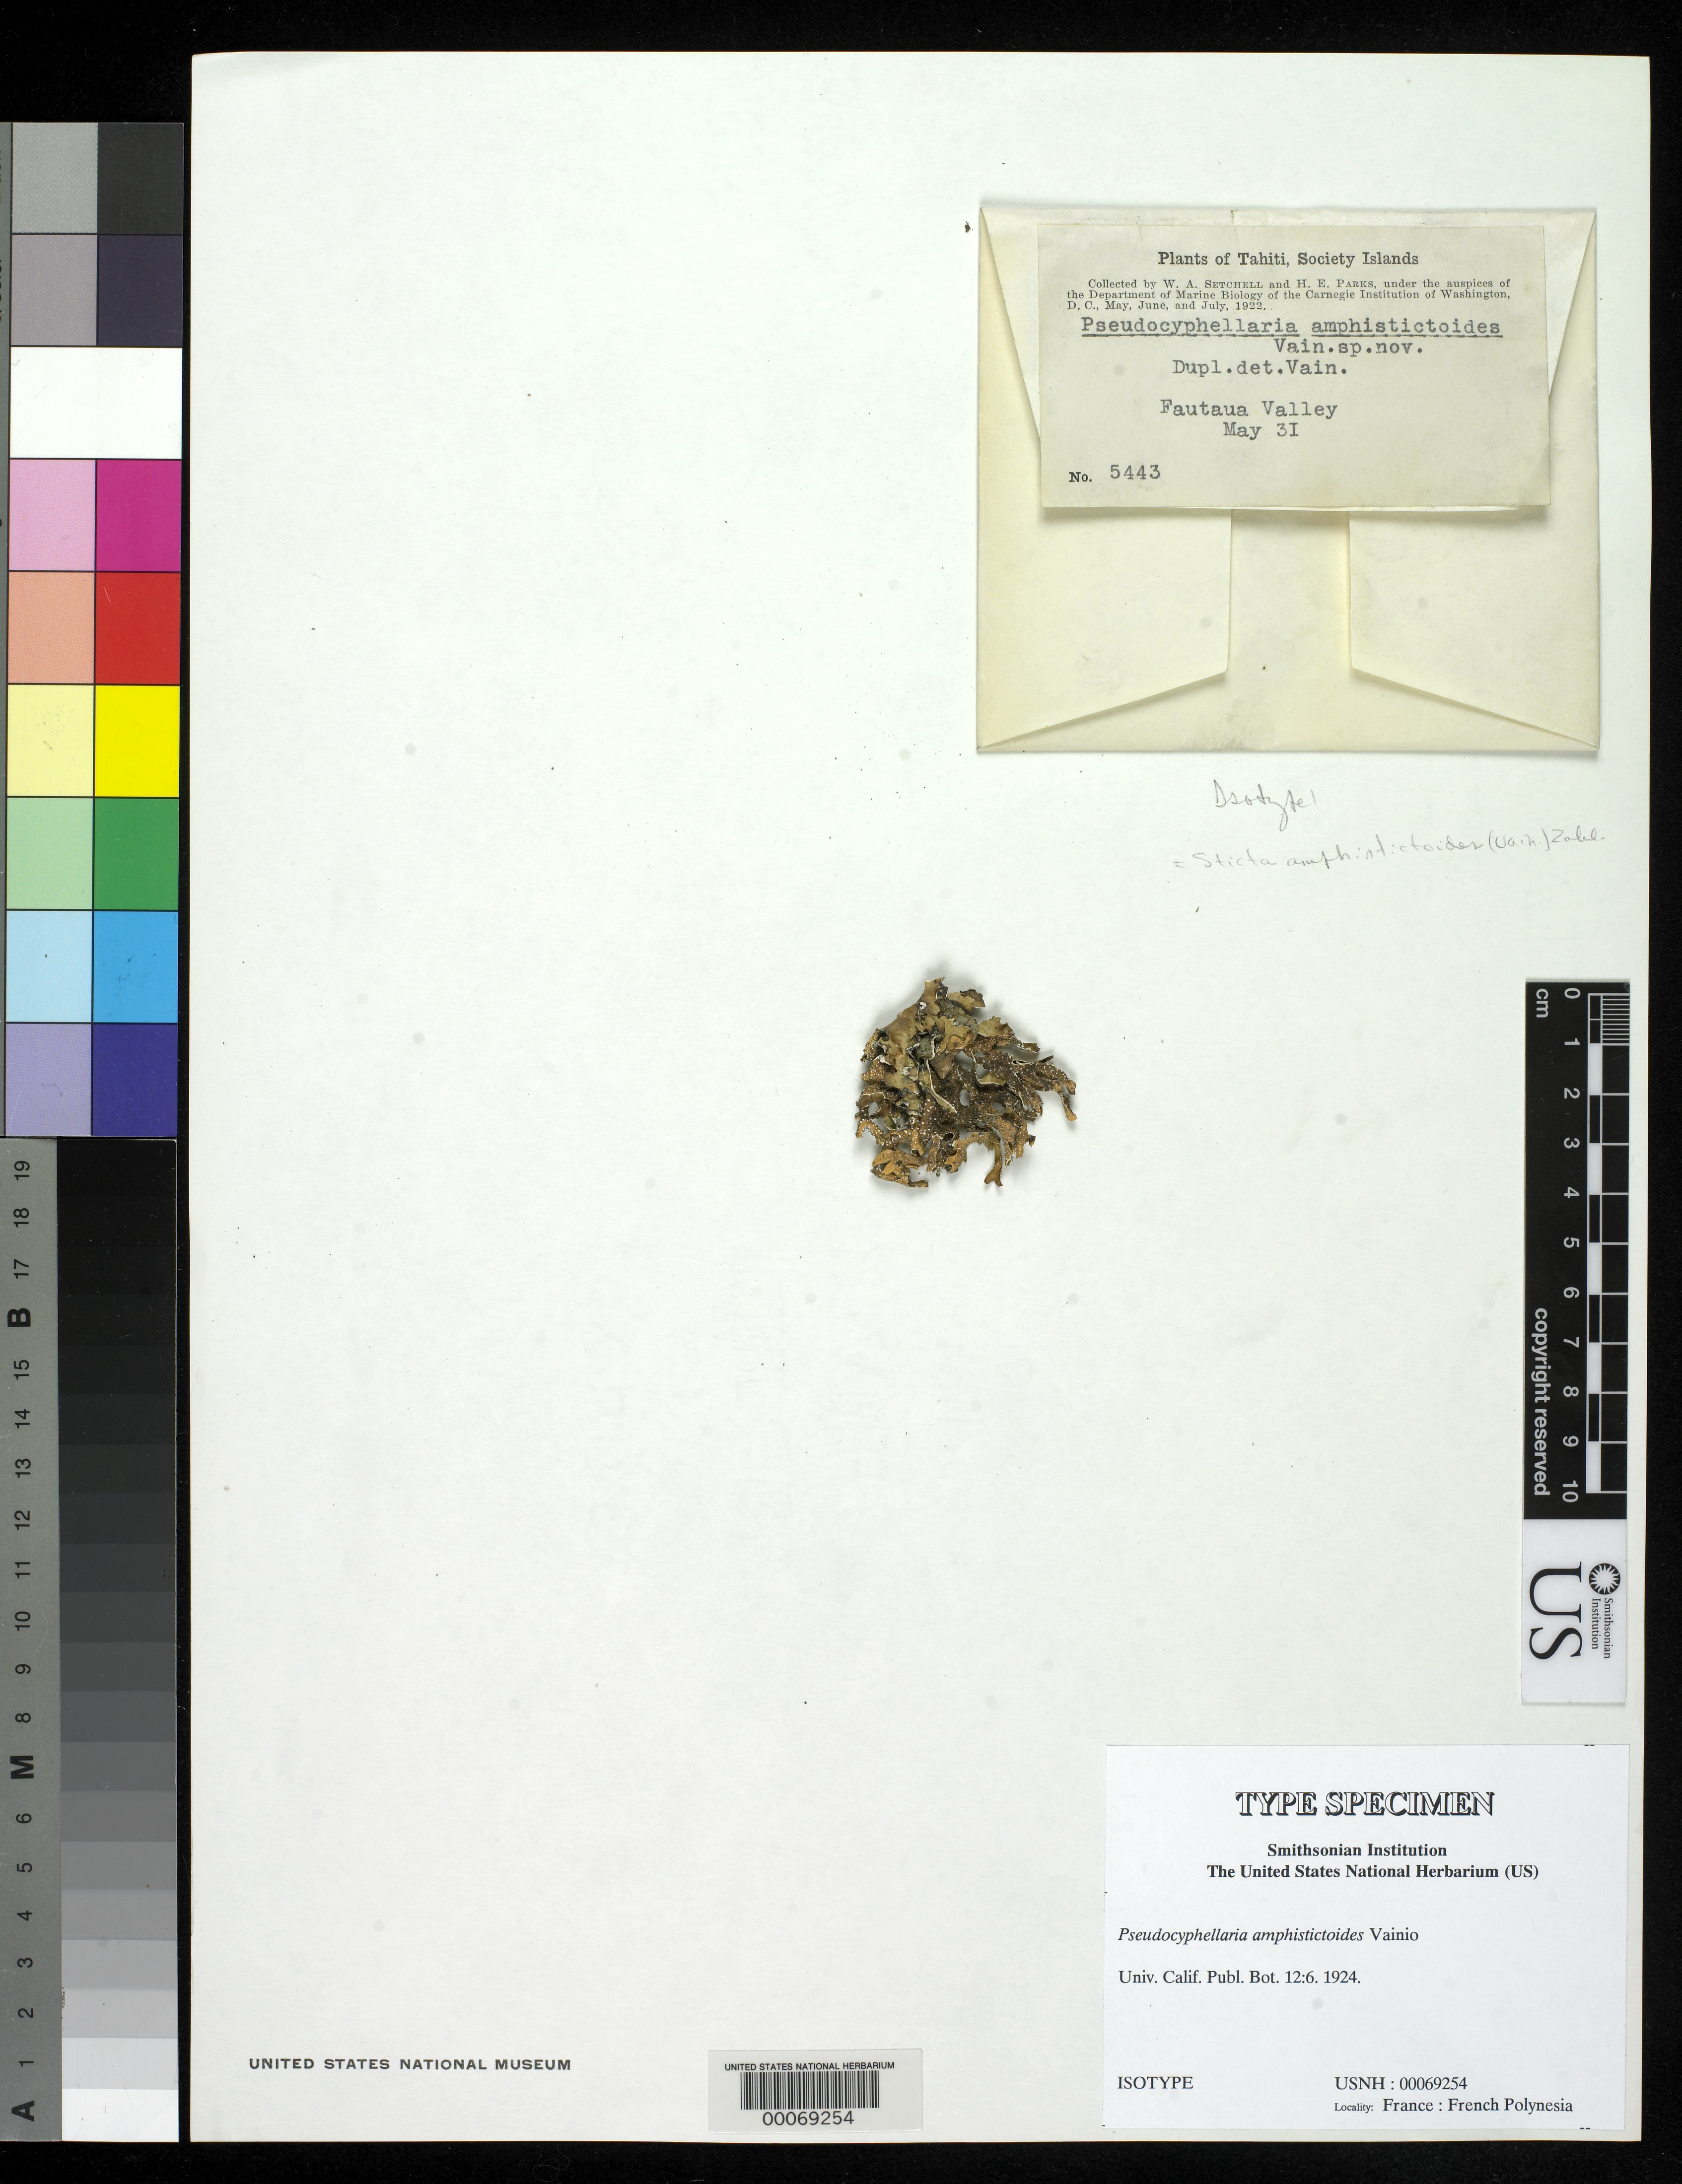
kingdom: Fungi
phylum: Ascomycota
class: Lecanoromycetes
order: Peltigerales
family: Lobariaceae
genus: Pseudocyphellaria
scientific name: Pseudocyphellaria amphistictoides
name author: Vain.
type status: Isotype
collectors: W. Setchell & H. E. Parks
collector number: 5443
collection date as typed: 31 May 1922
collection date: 1922-05-31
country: French Polynesia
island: Tahiti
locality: Fautaua Valley.